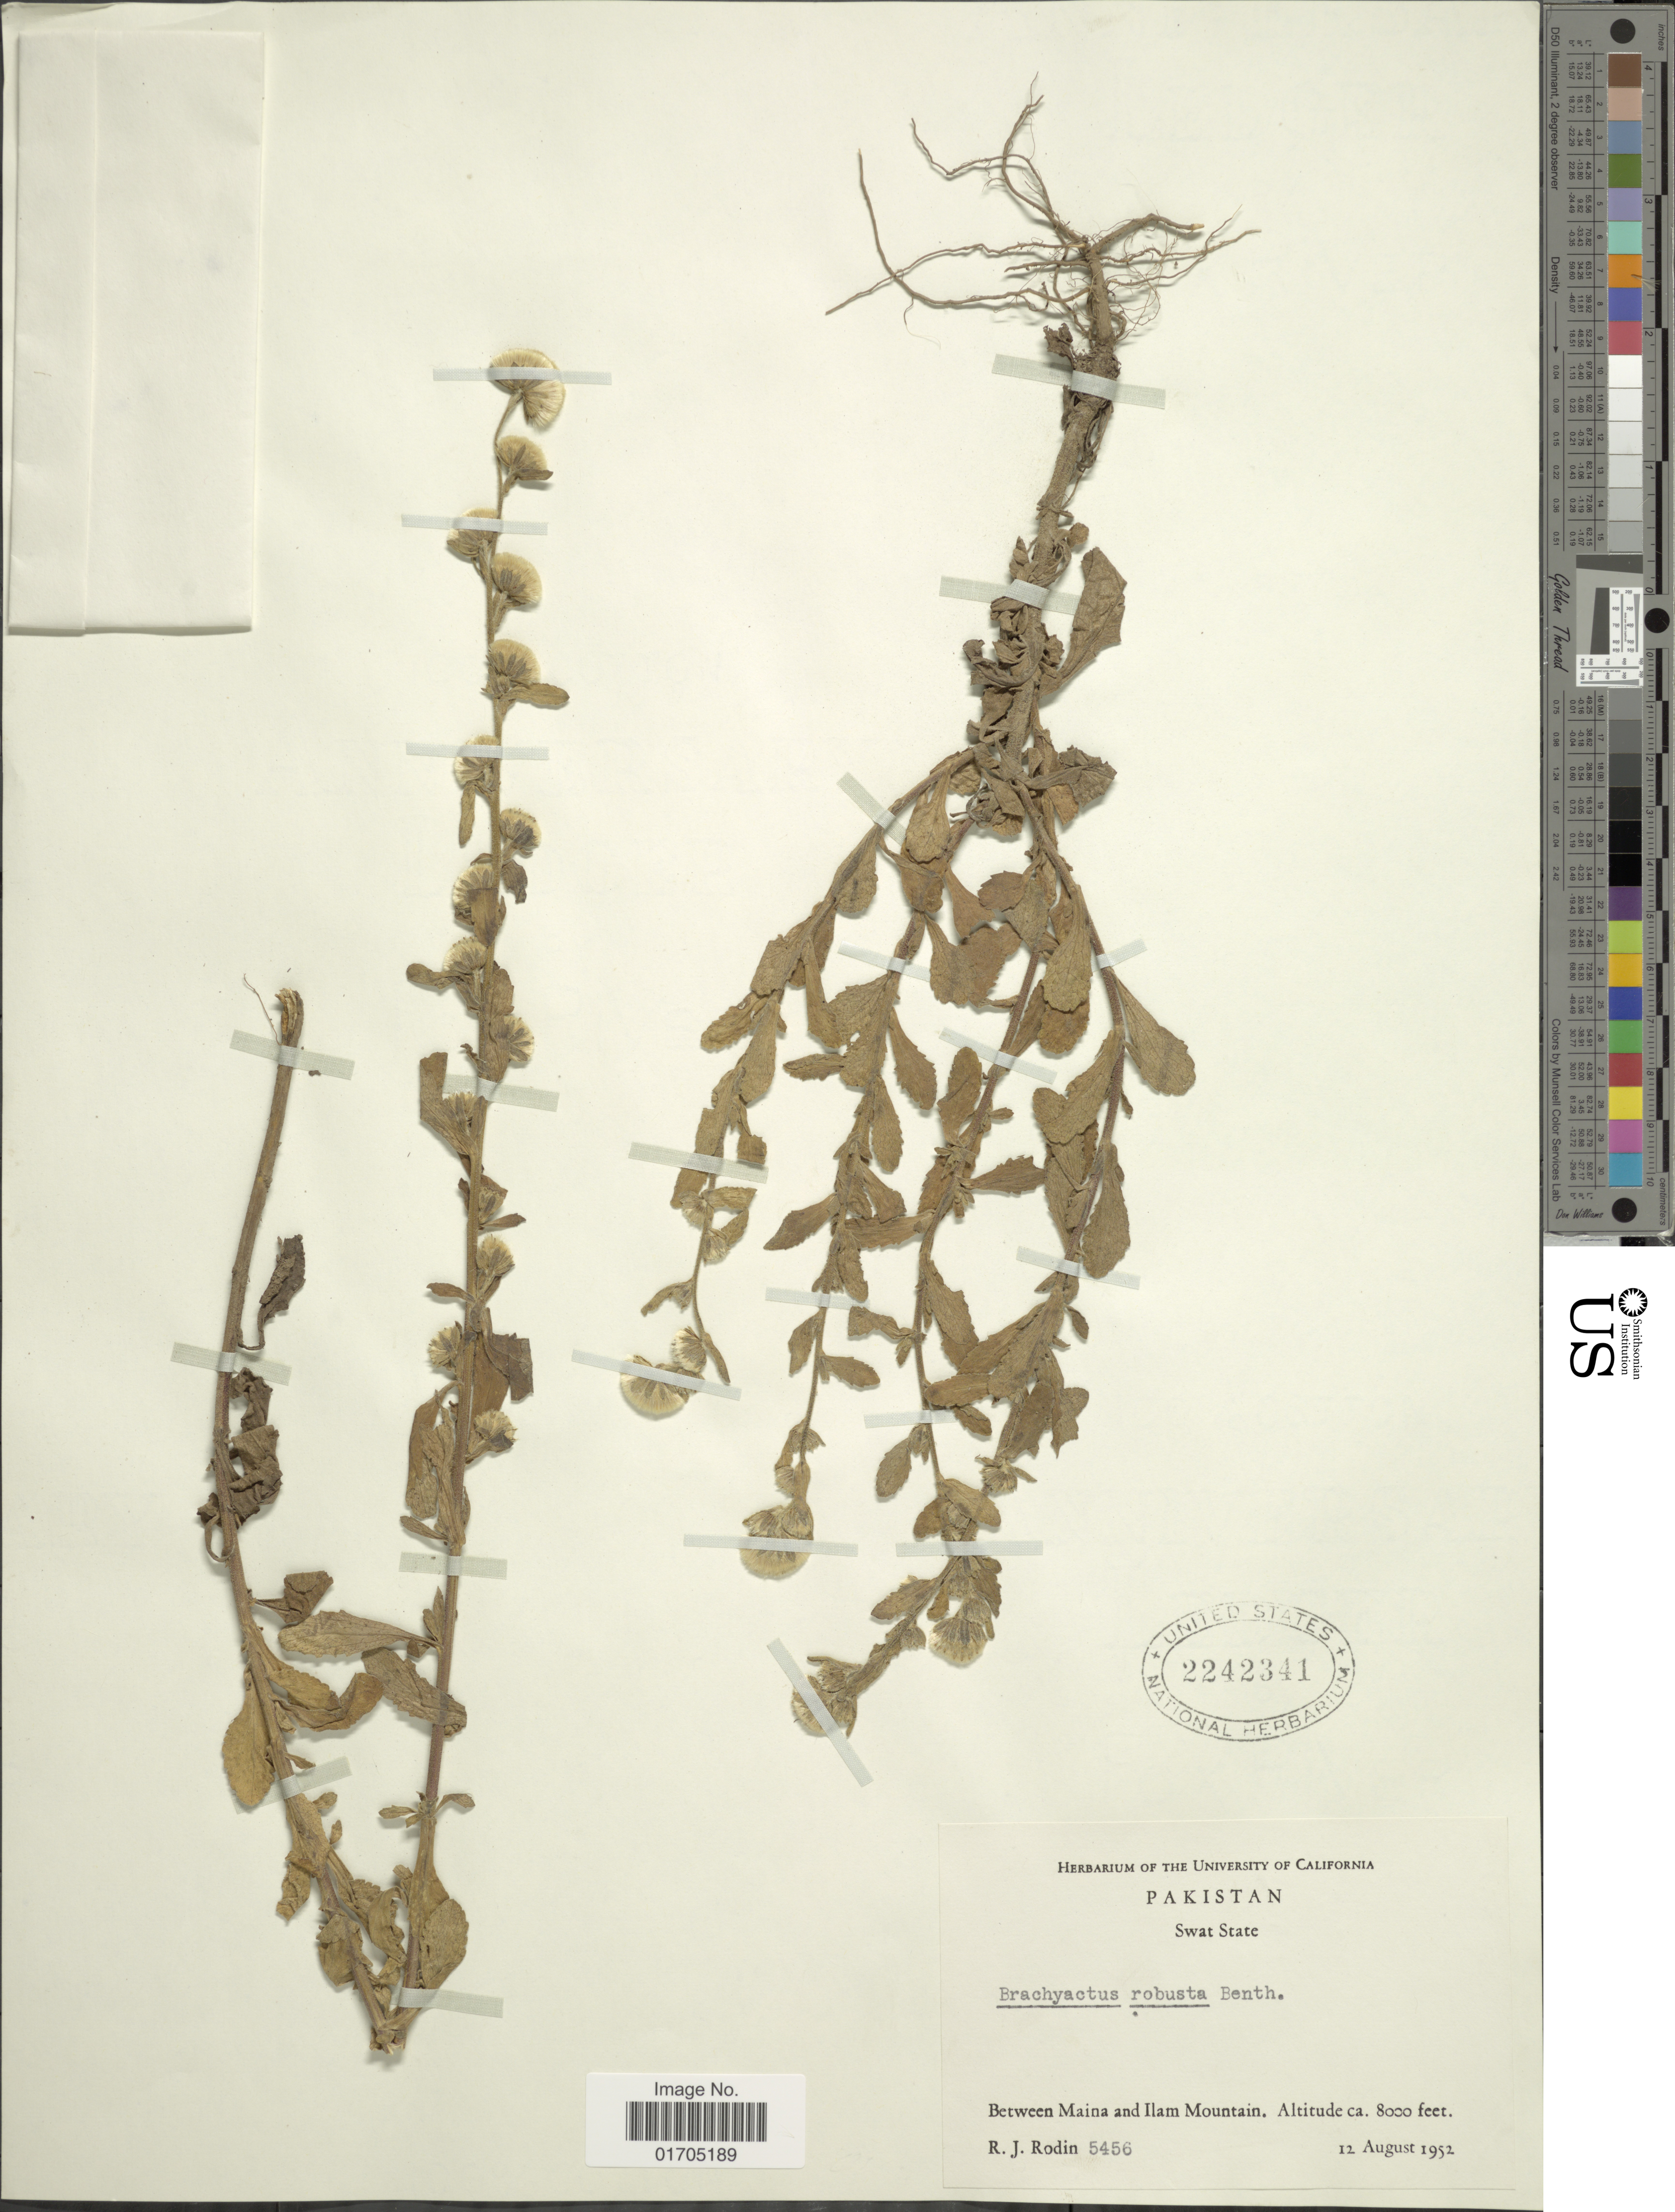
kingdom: Plantae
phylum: Tracheophyta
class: Magnoliopsida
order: Asterales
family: Asteraceae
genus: Brachyactis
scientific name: Brachyactis robusta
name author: Benth. in Hook.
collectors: R. J. Rodin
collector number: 5456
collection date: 1952-08-12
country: Pakistan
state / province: Khyber Pakhtunkhwa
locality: Swat State, Between Maina and Ilam Mountain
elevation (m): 2438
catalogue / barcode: US 2242341